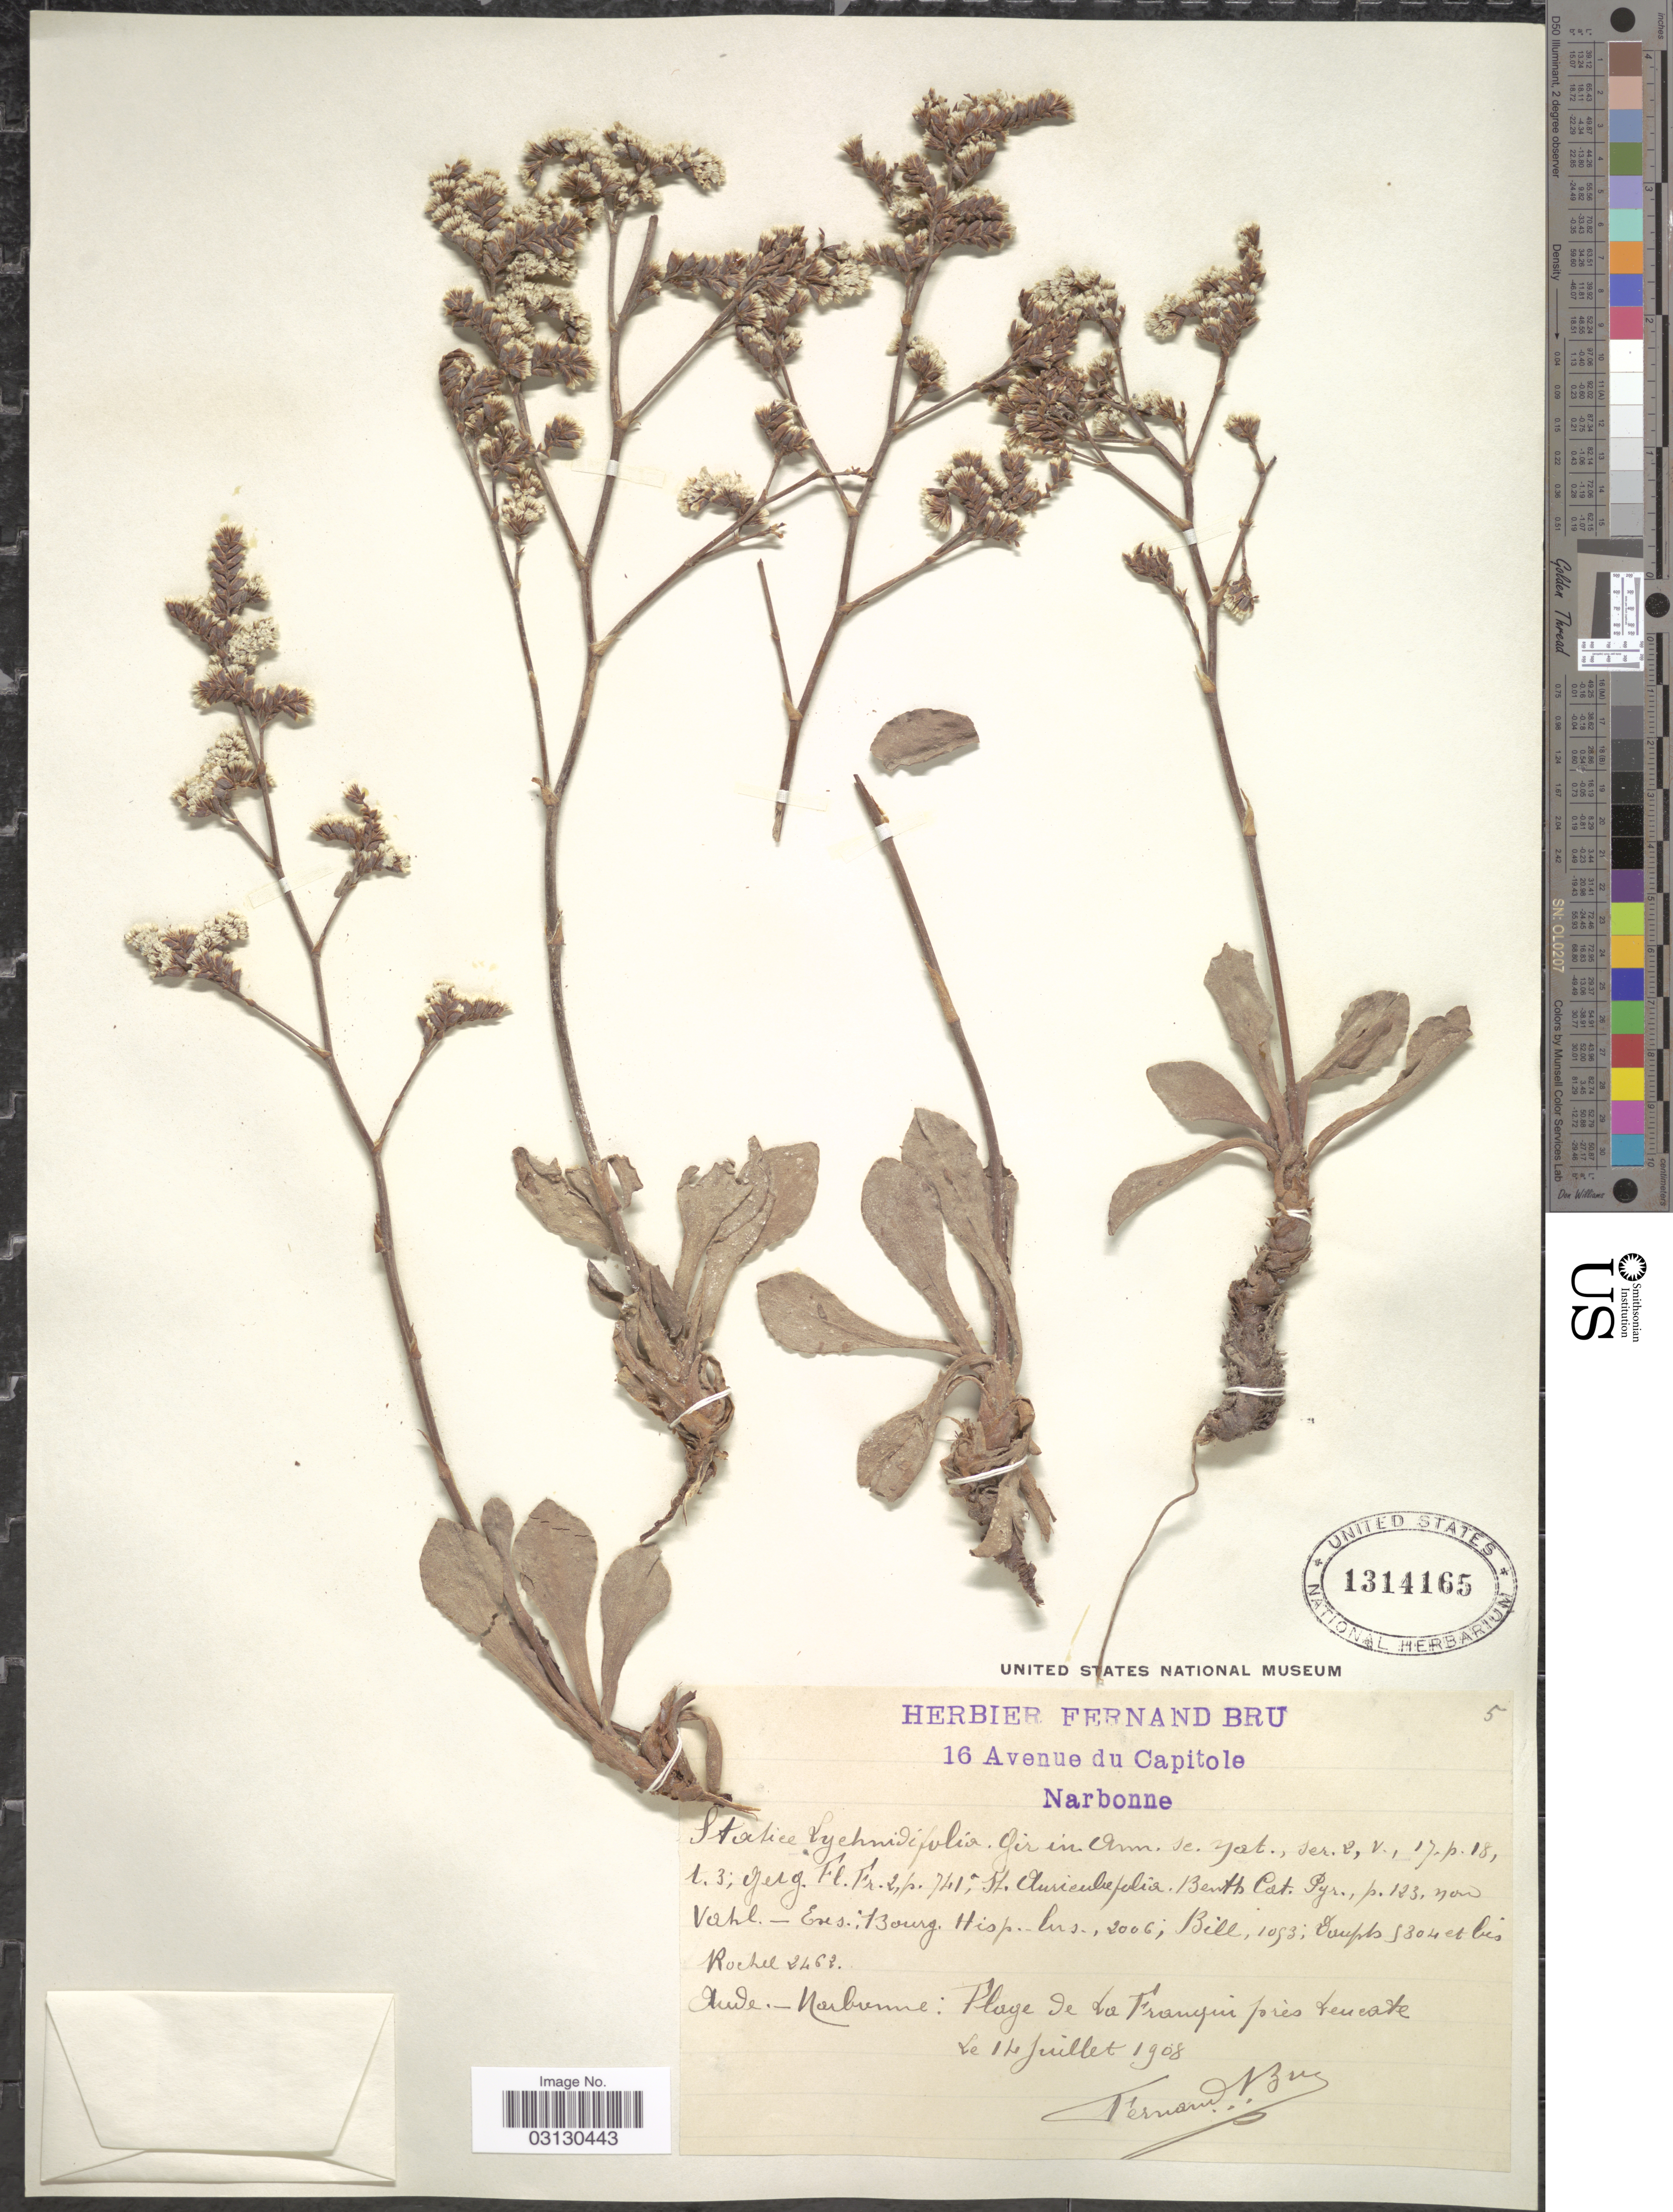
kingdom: Plantae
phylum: Tracheophyta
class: Magnoliopsida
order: Caryophyllales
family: Plumbaginaceae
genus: Limonium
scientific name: Limonium lychnidifolium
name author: (Girard) Kuntze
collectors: F. Bru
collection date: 1908-07-14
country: France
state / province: Occitanie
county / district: Aude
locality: Aude.-Narbonne: Plage de La Franqui près Leucate.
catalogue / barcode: US 1314165